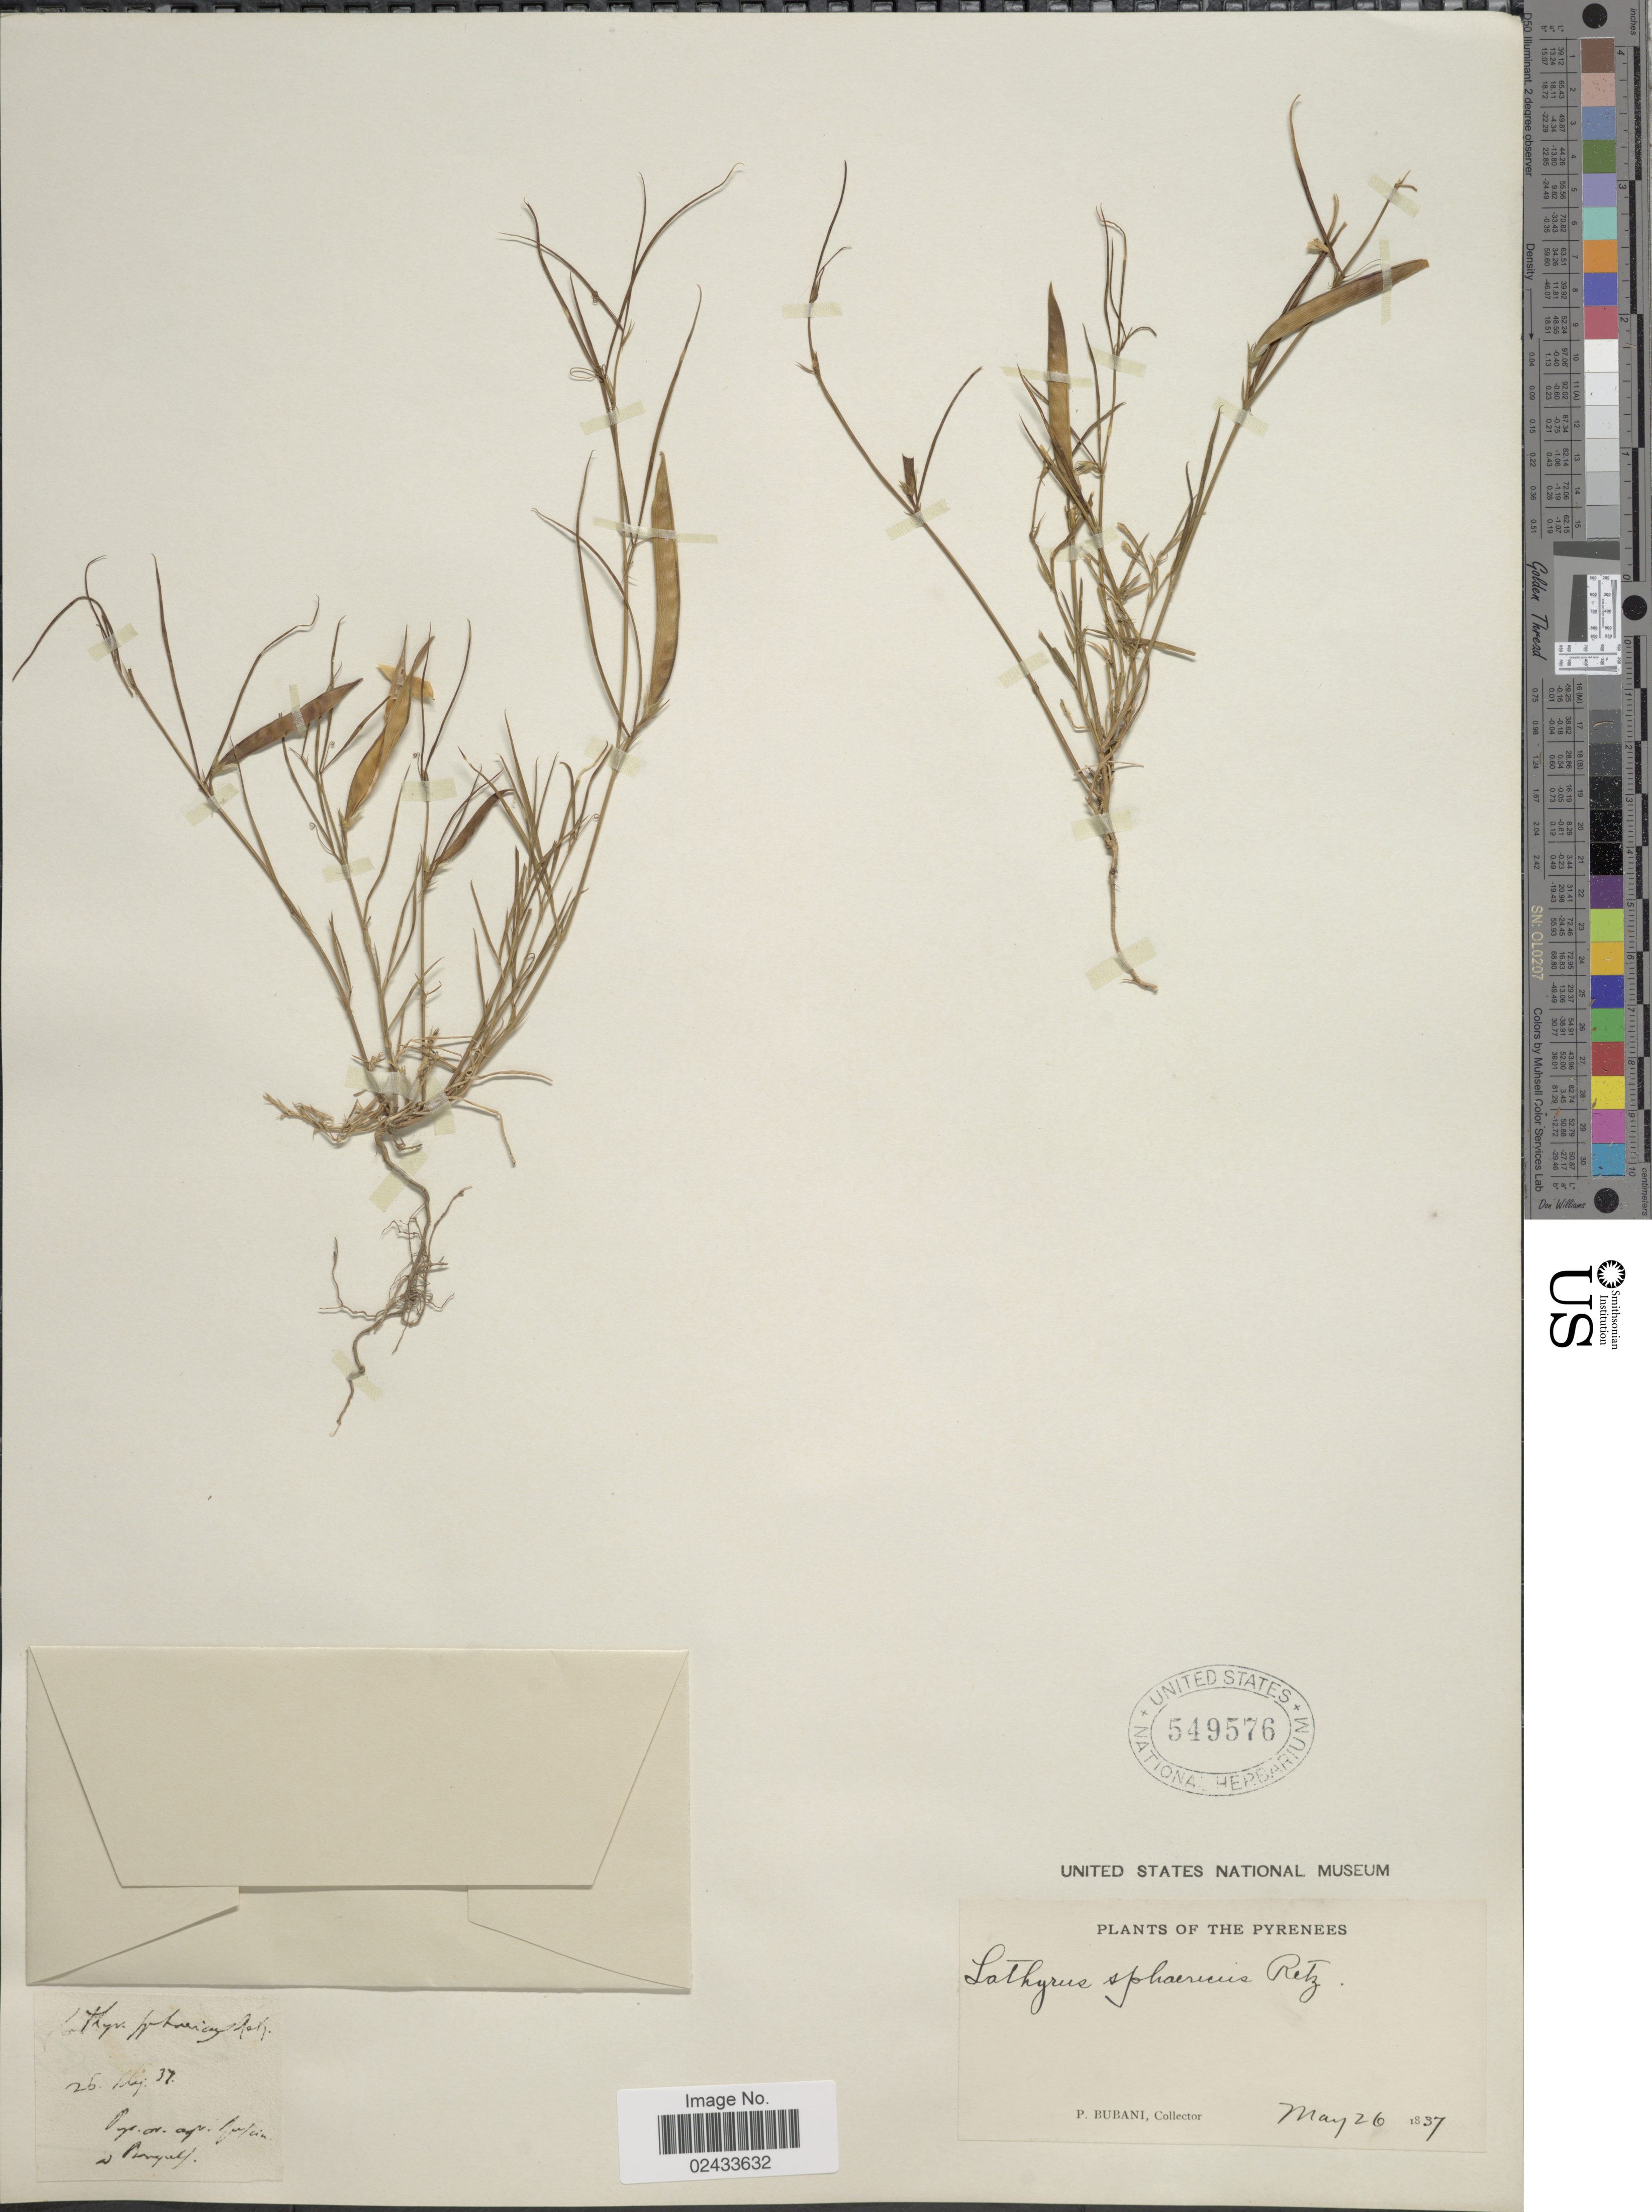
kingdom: Plantae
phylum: Tracheophyta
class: Magnoliopsida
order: Fabales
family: Fabaceae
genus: Lathyrus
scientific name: Lathyrus sphaericus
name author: Retz.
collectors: P. Bubani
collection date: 1837-05-26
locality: The Pyrenees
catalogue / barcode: US 549576